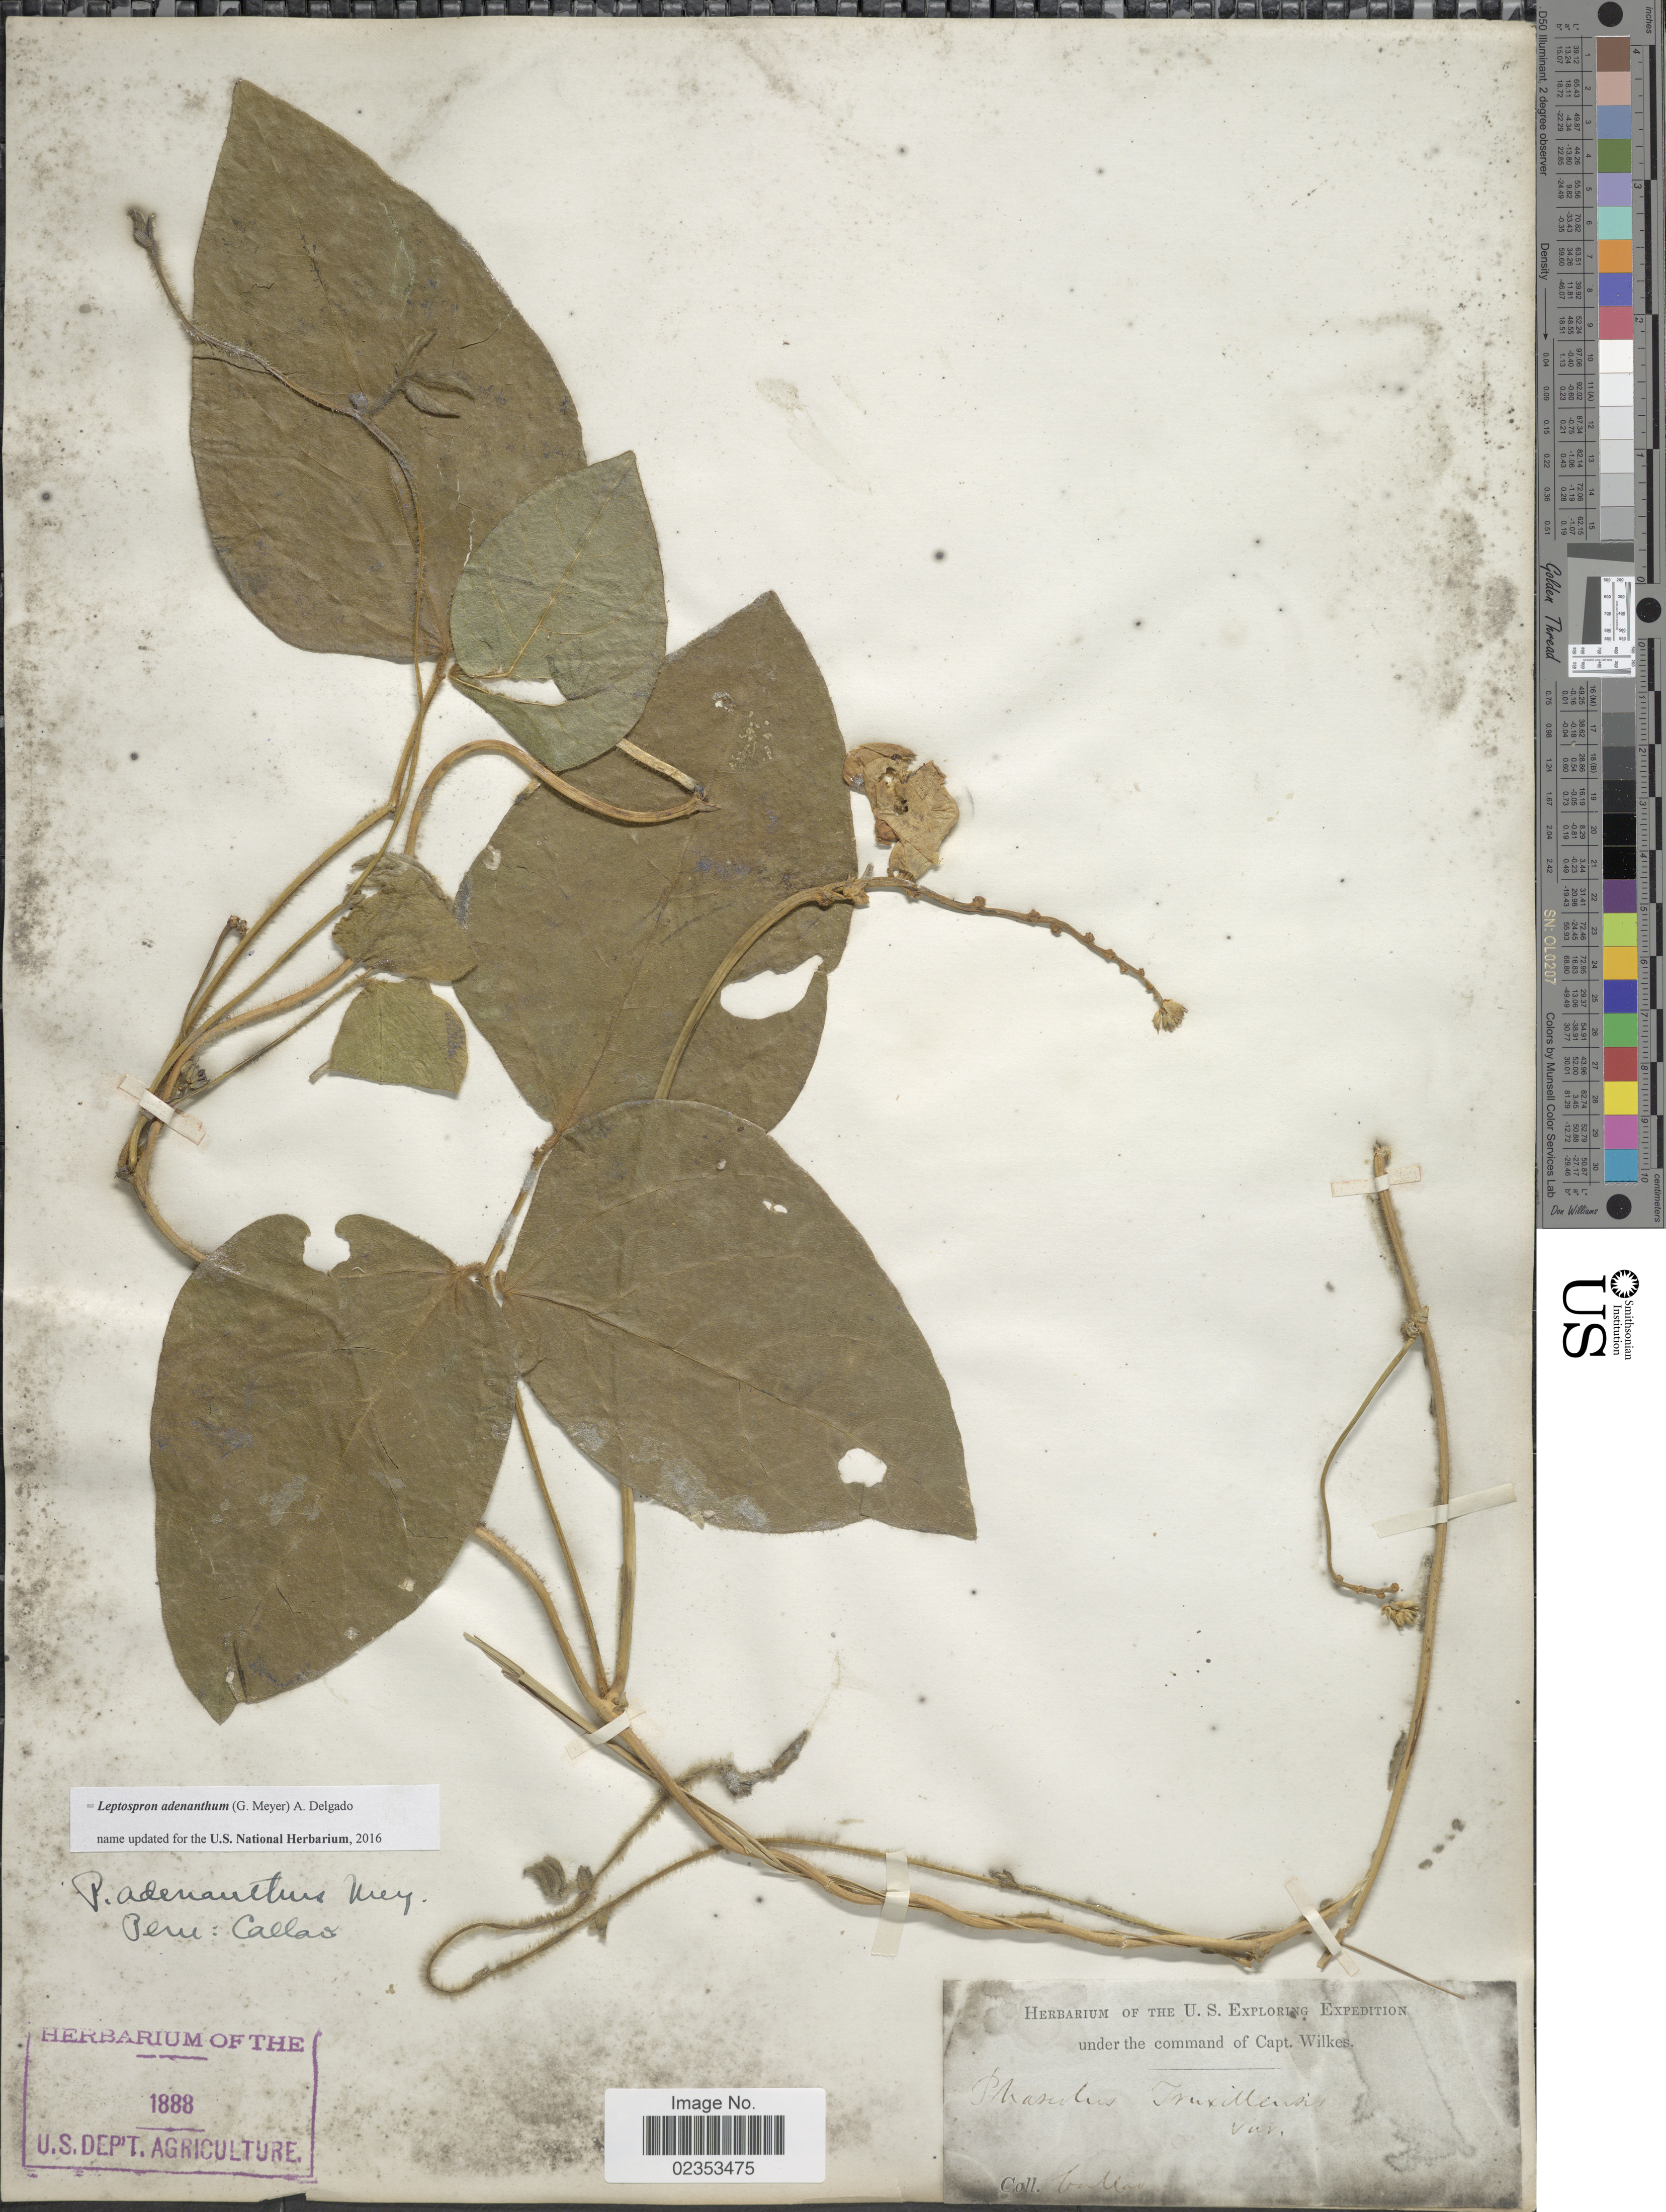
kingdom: Plantae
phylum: Tracheophyta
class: Magnoliopsida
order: Fabales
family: Fabaceae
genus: Leptospron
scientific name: Leptospron adenanthum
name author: (G. Mey.) A. Delgado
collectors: Wilkes Explor. Exped.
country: Peru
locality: Callas